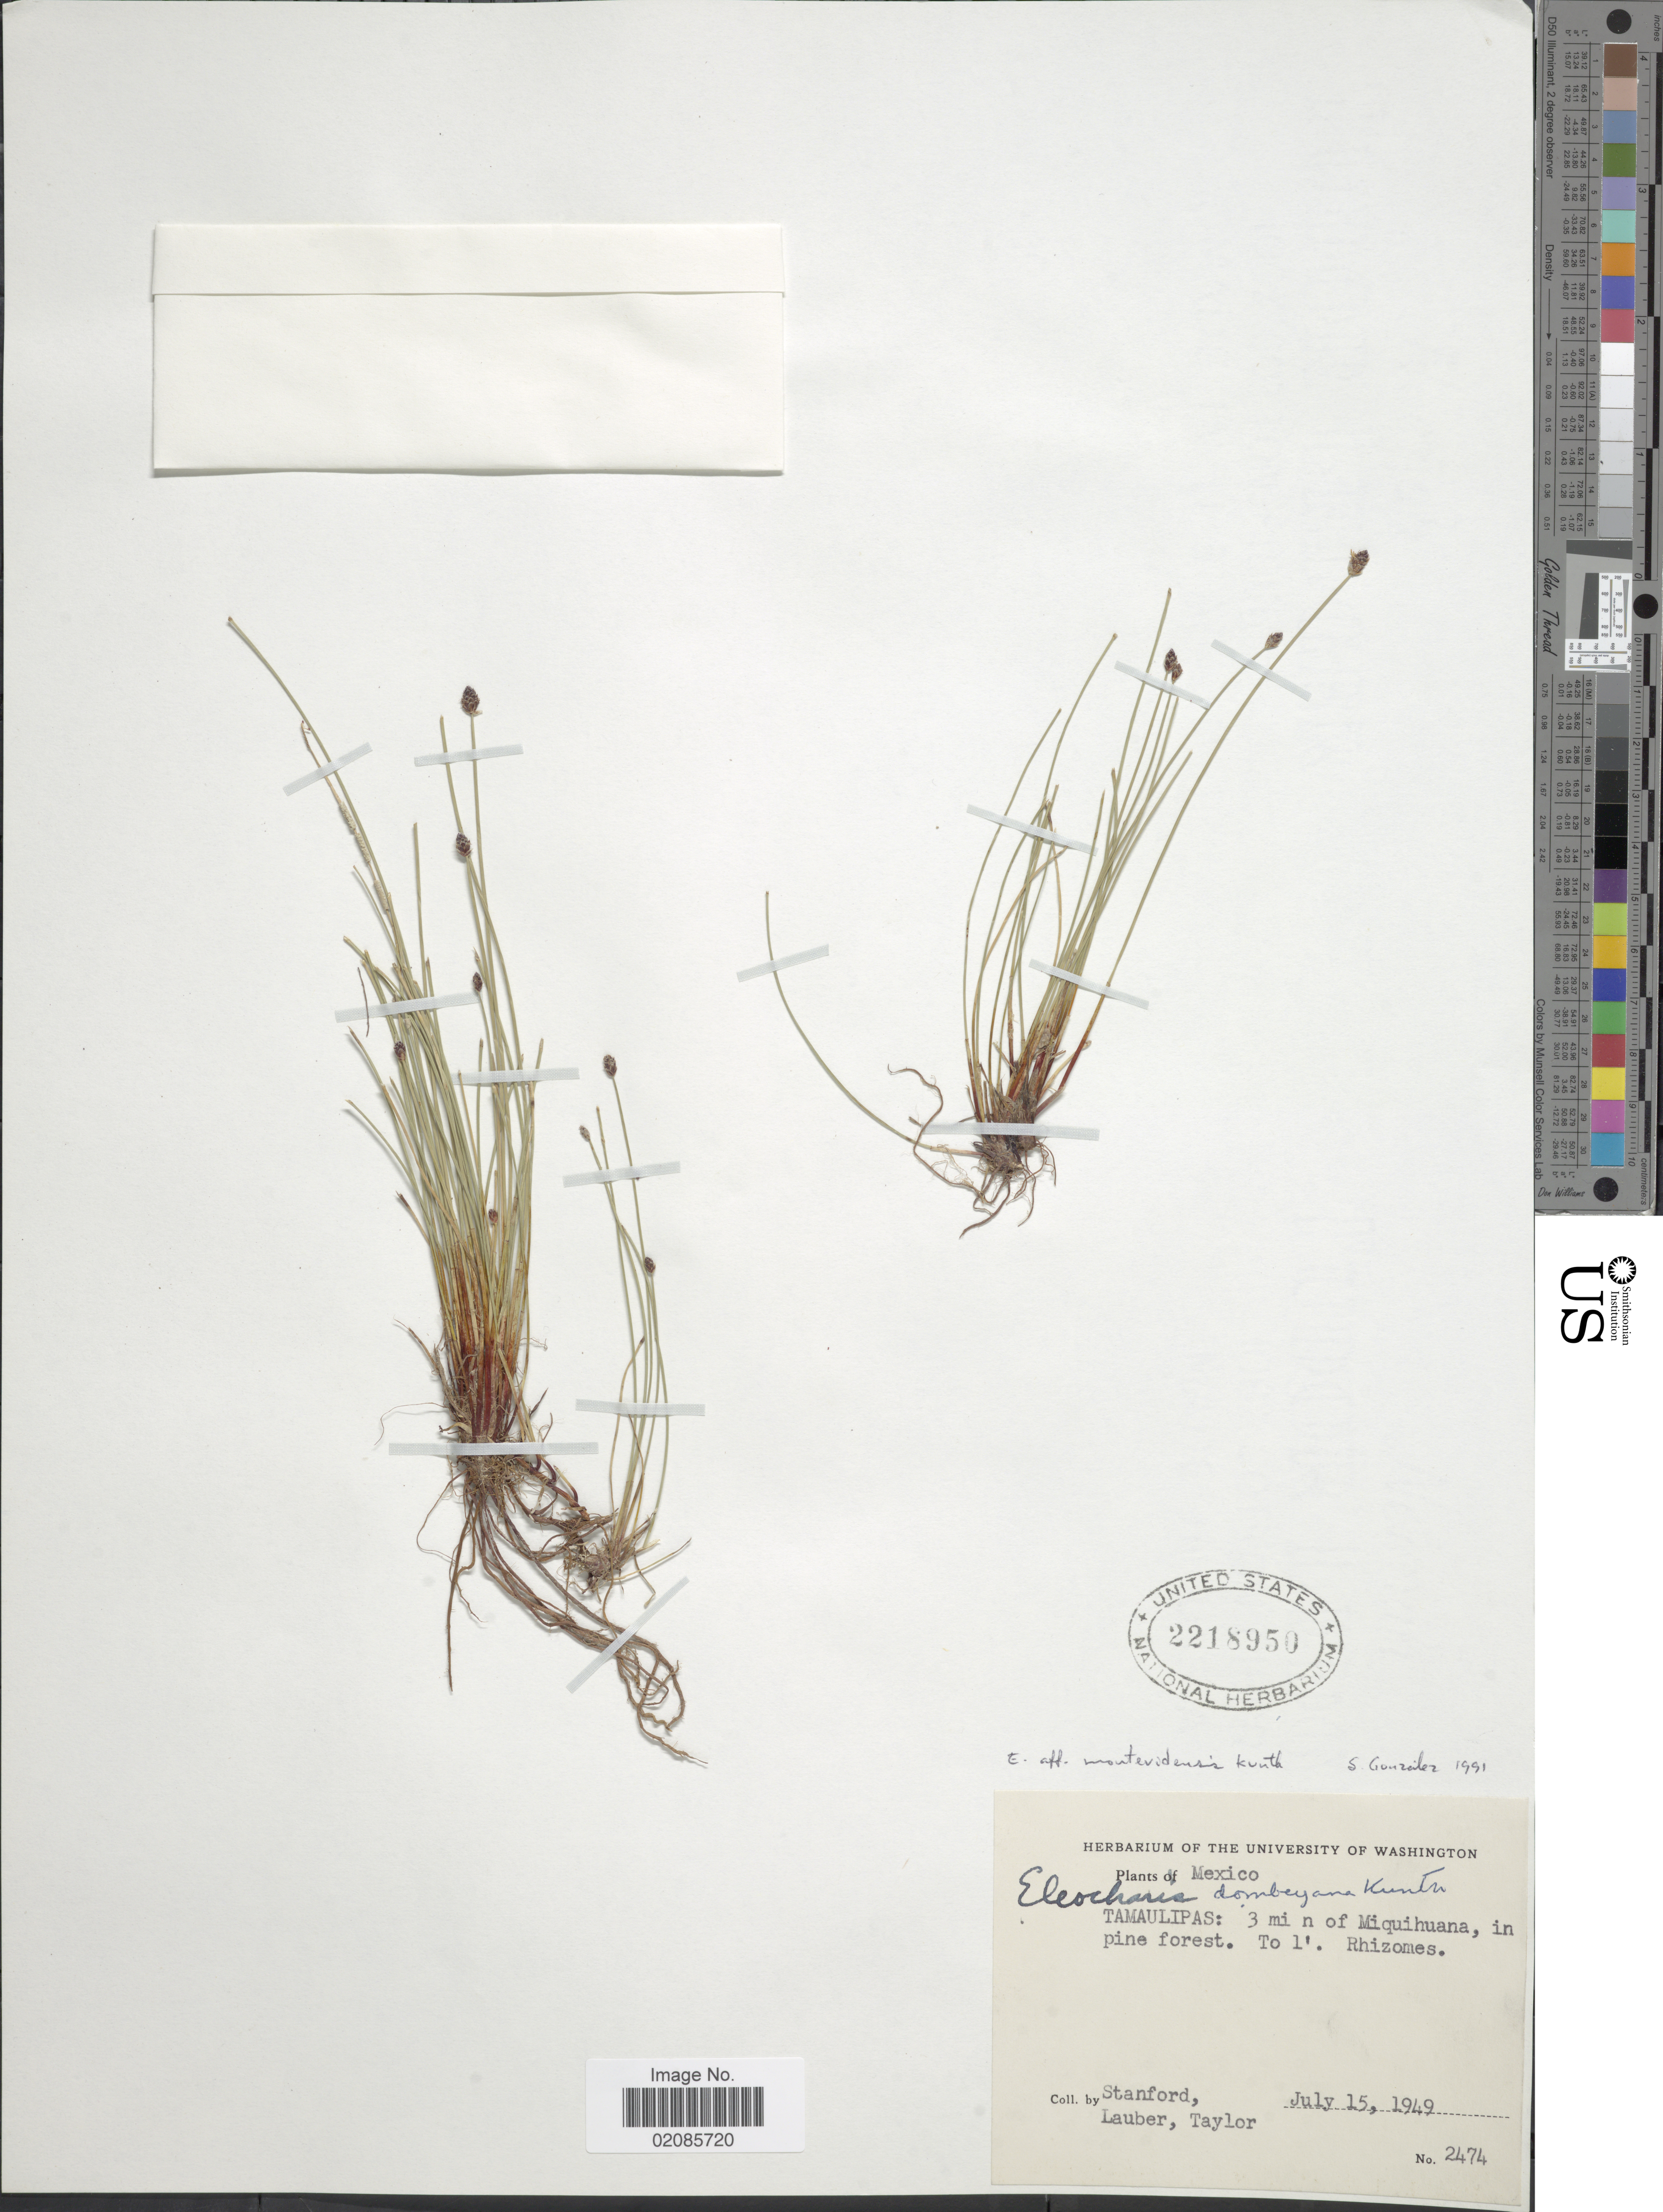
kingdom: Plantae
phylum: Tracheophyta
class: Liliopsida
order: Poales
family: Cyperaceae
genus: Eleocharis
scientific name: Eleocharis montevidensis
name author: Kunth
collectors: -. Stanford, Lauber, -- & -- Taylor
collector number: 2474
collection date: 1949-07-15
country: Mexico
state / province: Tamaulipas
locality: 3 mi n of Miquihuana, in pine forest, To l'Rhizomes.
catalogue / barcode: US 2218950